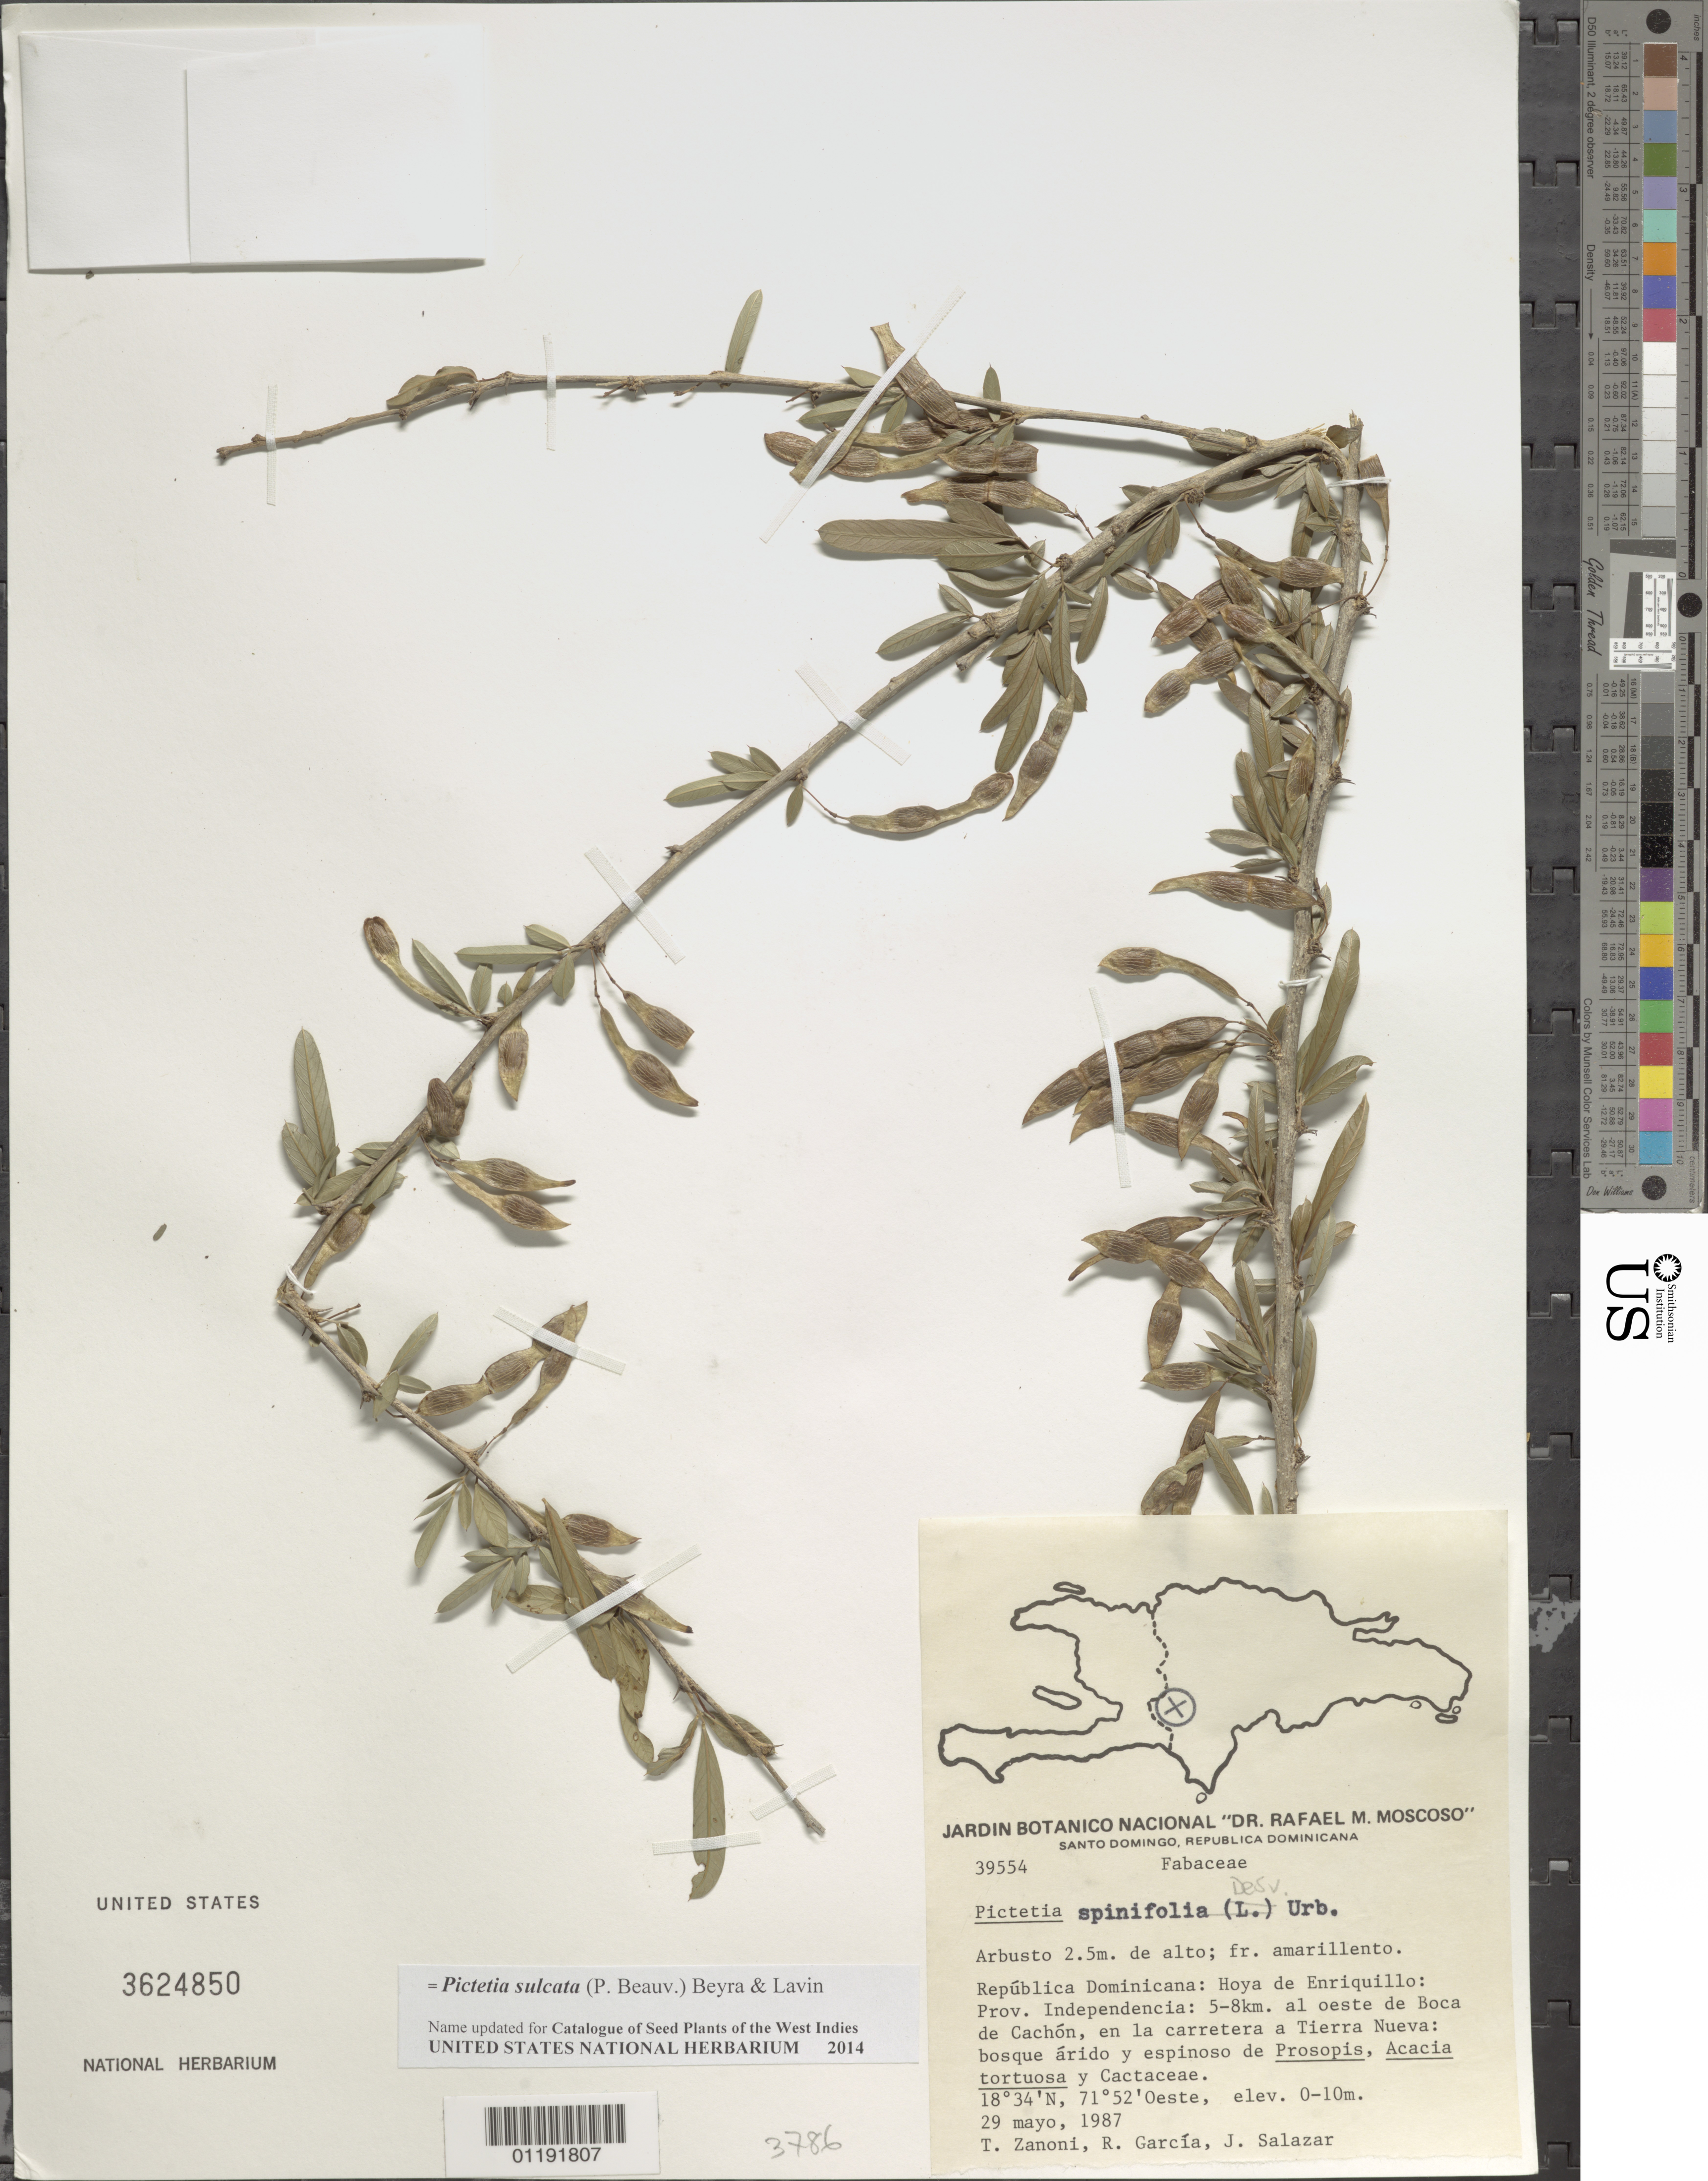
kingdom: Plantae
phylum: Tracheophyta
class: Magnoliopsida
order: Fabales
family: Fabaceae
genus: Pictetia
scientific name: Pictetia sulcata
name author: (P. Beauv.) Beyra & Lavin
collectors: T. A. Zanoni, R. Garcia & J. Salazar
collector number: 39554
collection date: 1987-05-29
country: Dominican Republic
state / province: Independencia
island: Hispaniola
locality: Hoya de Enriquillo, W of Boca de Cachon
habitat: Roadside, arid and thorny forest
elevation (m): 0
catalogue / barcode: US 3624850